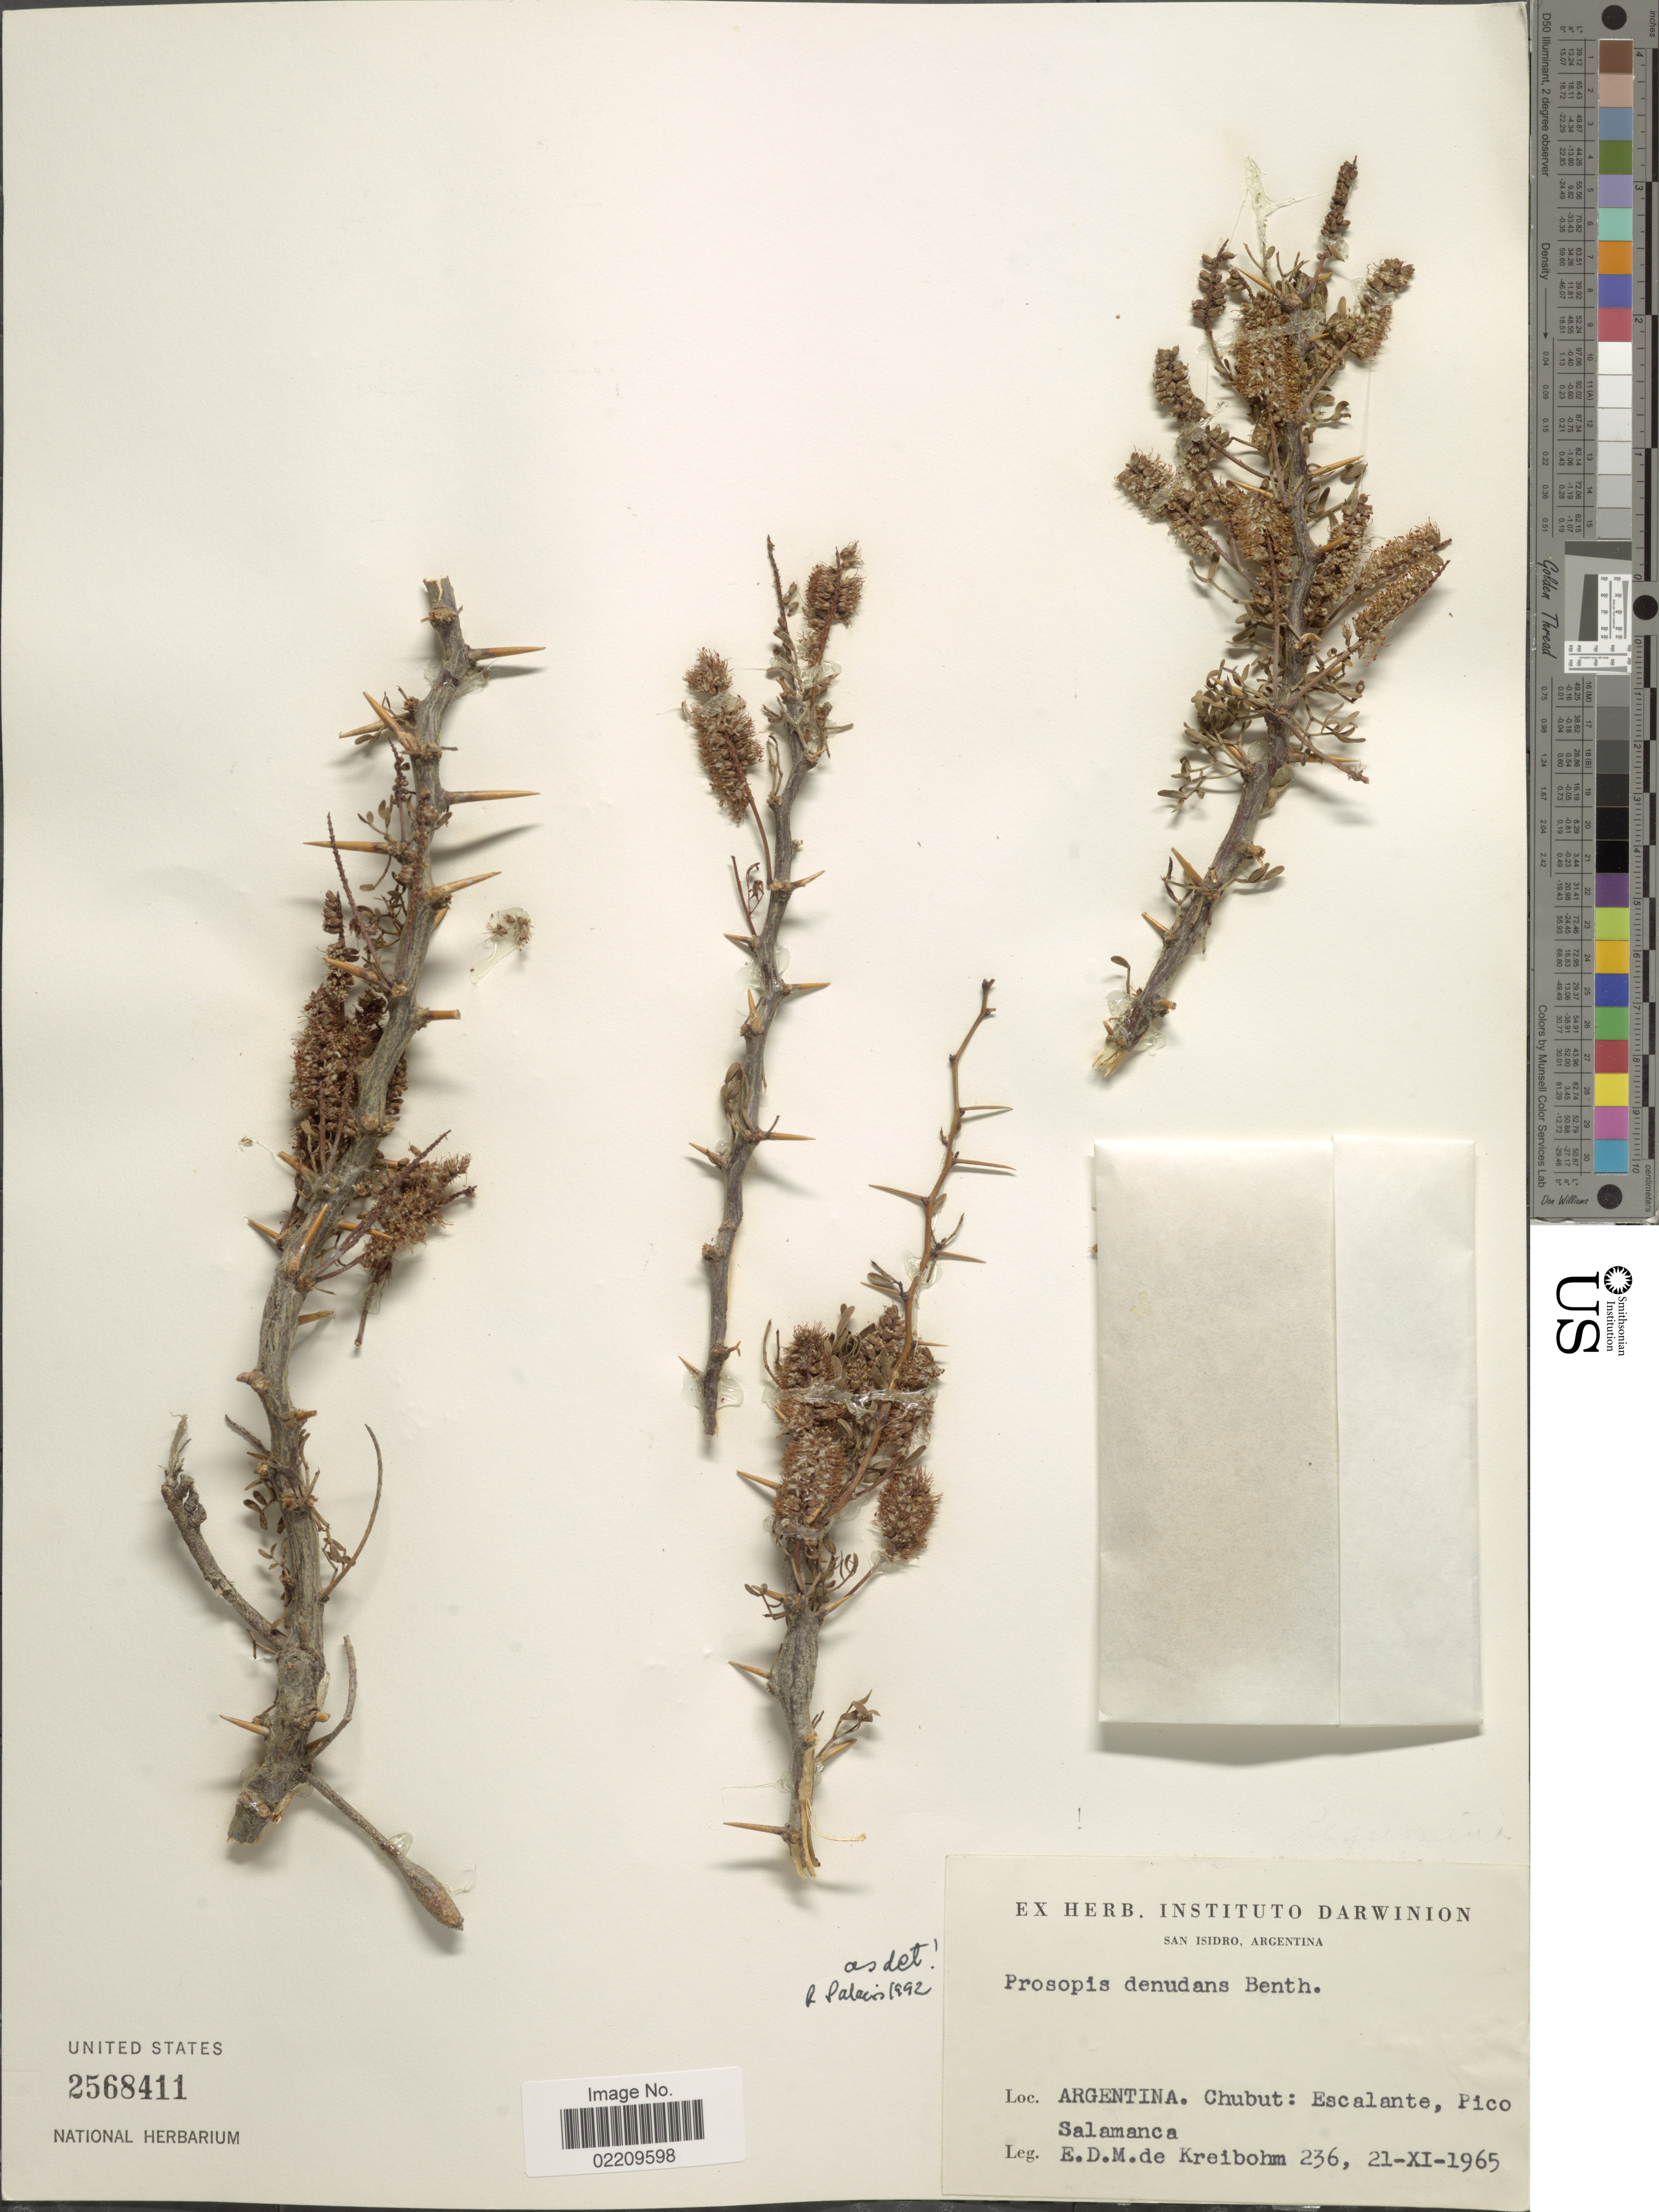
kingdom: Plantae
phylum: Tracheophyta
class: Magnoliopsida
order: Fabales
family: Fabaceae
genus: Neltuma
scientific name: Neltuma denudans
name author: (Benth.) C. E. Hughes & G.P. Lewis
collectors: E. Kreibohm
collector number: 236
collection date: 1965-11-21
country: Argentina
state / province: Chubut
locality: Chubut: Escalante, Pico Salamanca.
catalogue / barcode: US 2568411